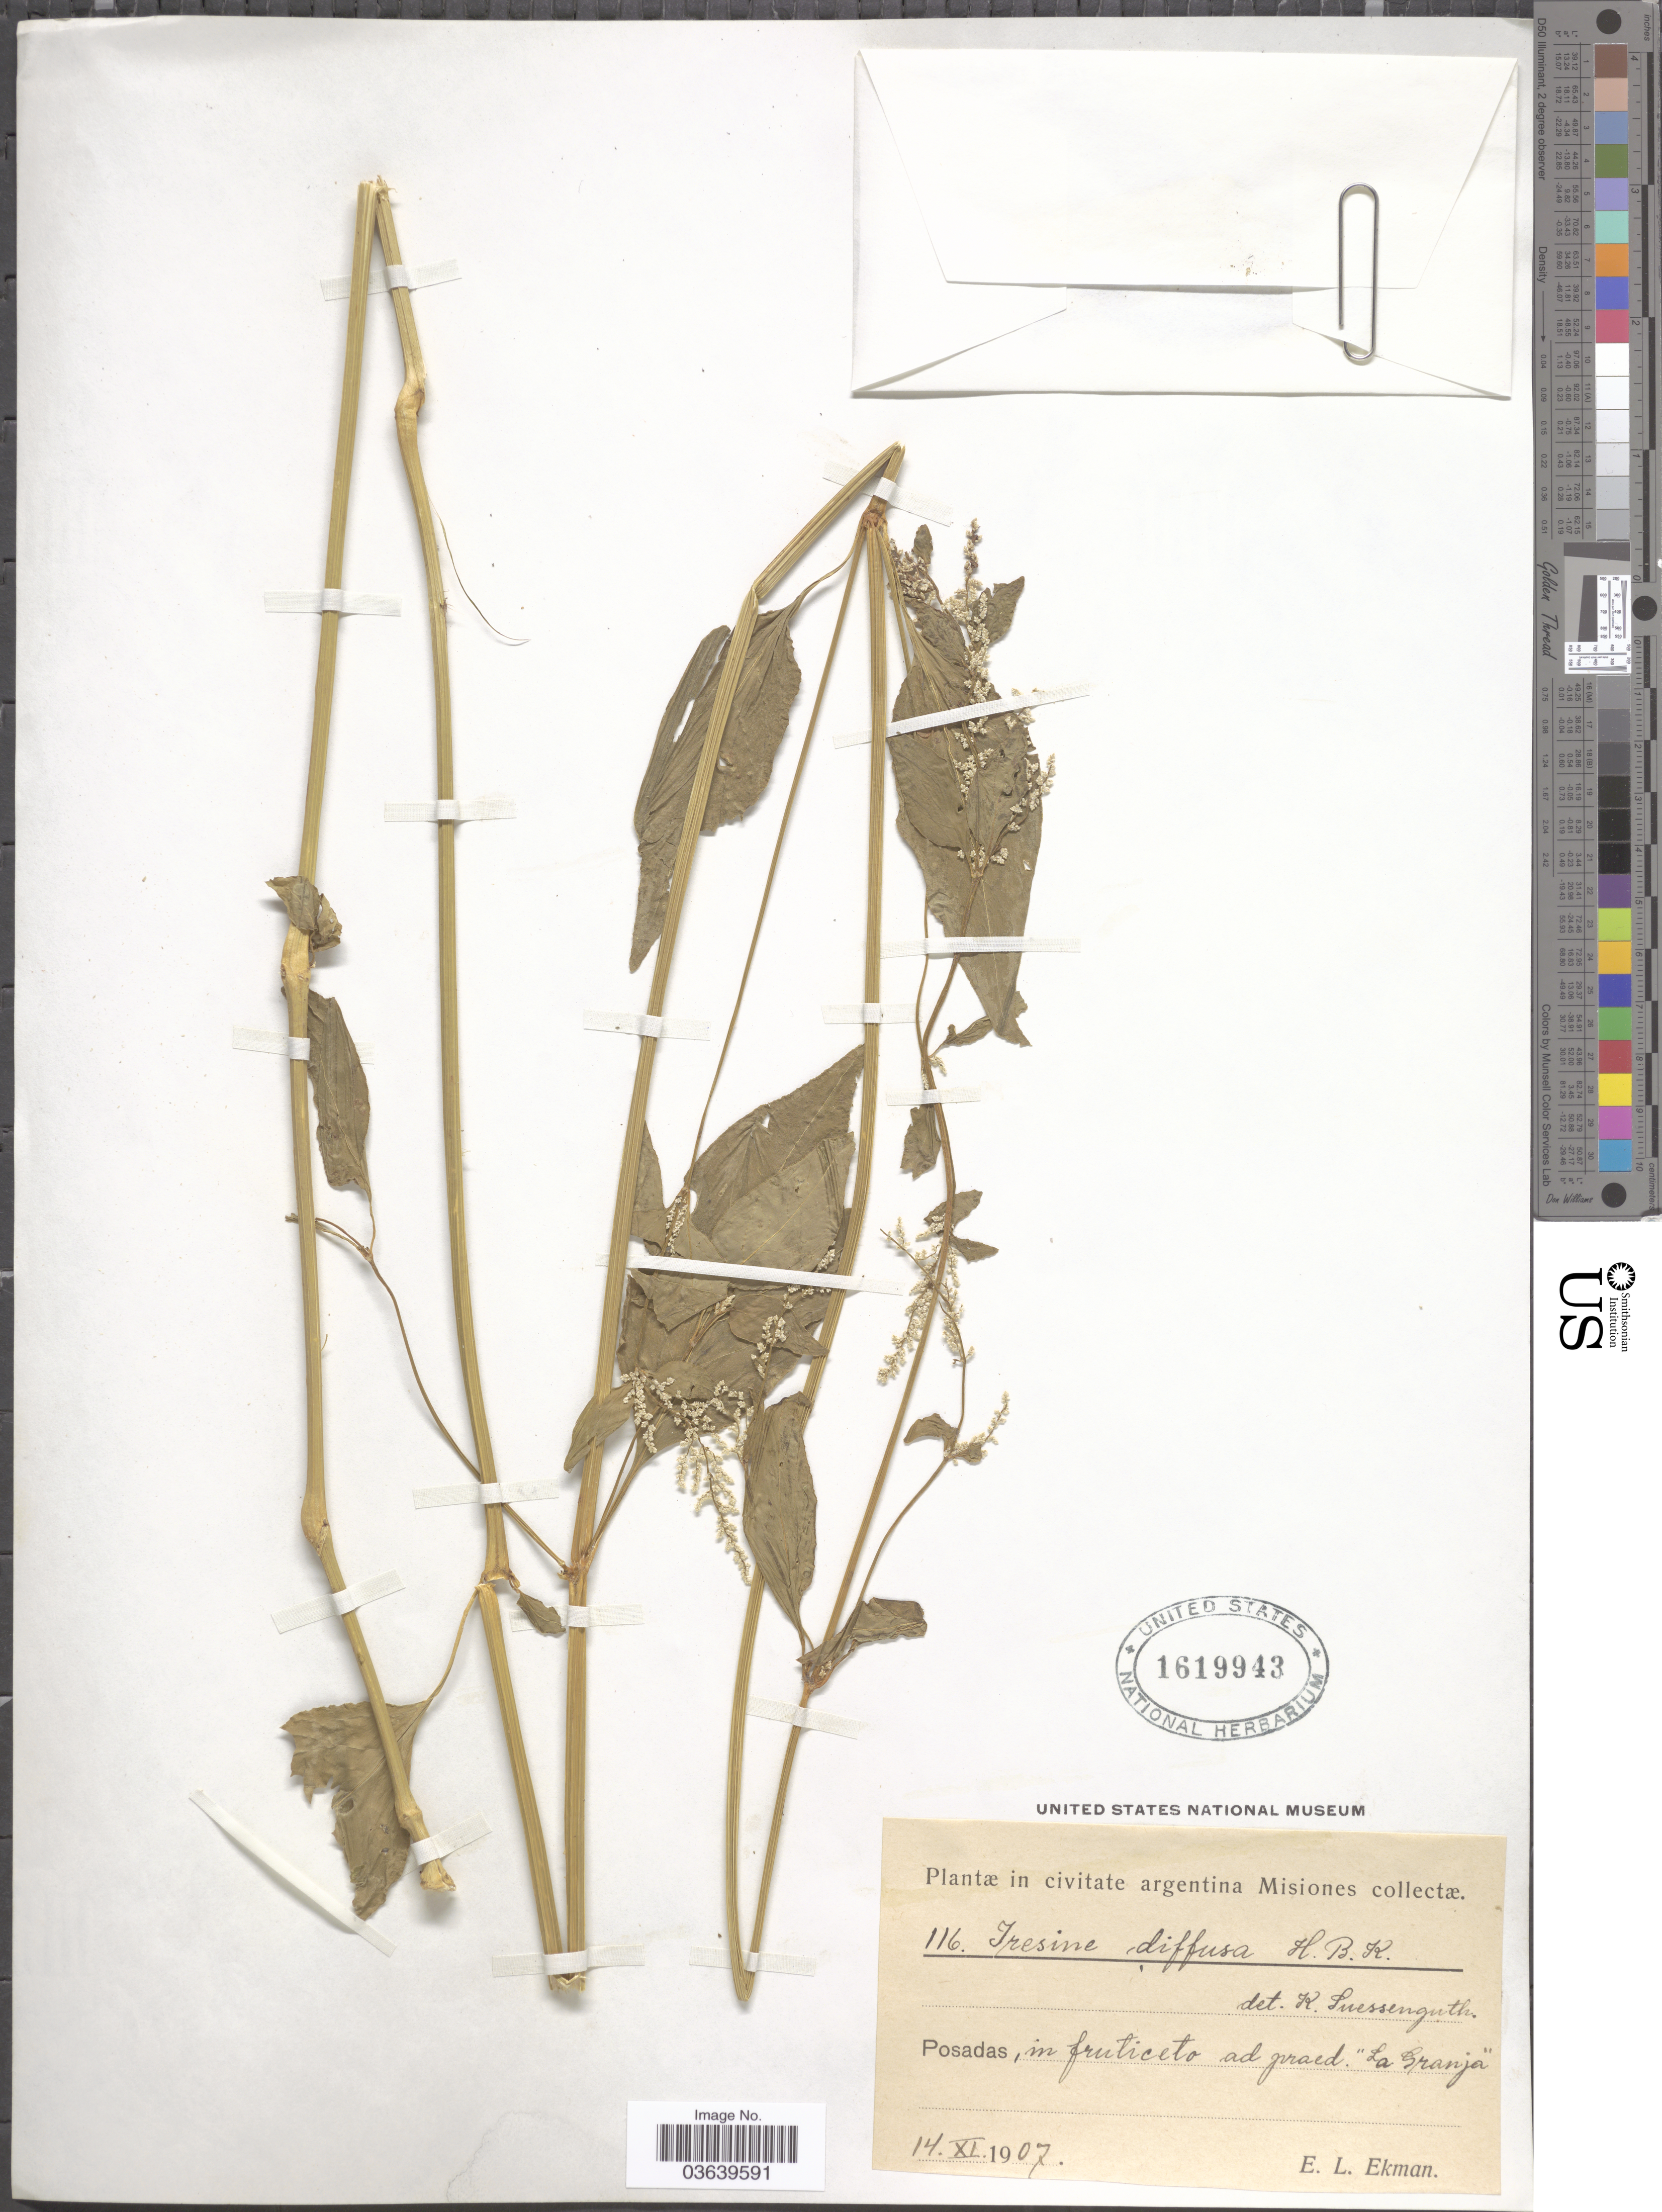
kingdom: Plantae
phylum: Tracheophyta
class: Magnoliopsida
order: Caryophyllales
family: Amaranthaceae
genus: Iresine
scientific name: Iresine diffusa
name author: Humb. & Bonpl. ex Willd.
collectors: E. L. Ekman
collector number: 116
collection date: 1907-11-14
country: Argentina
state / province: Misiones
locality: Posadas, in fruticeto ad praed. "La Granja".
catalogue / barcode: US 1619943